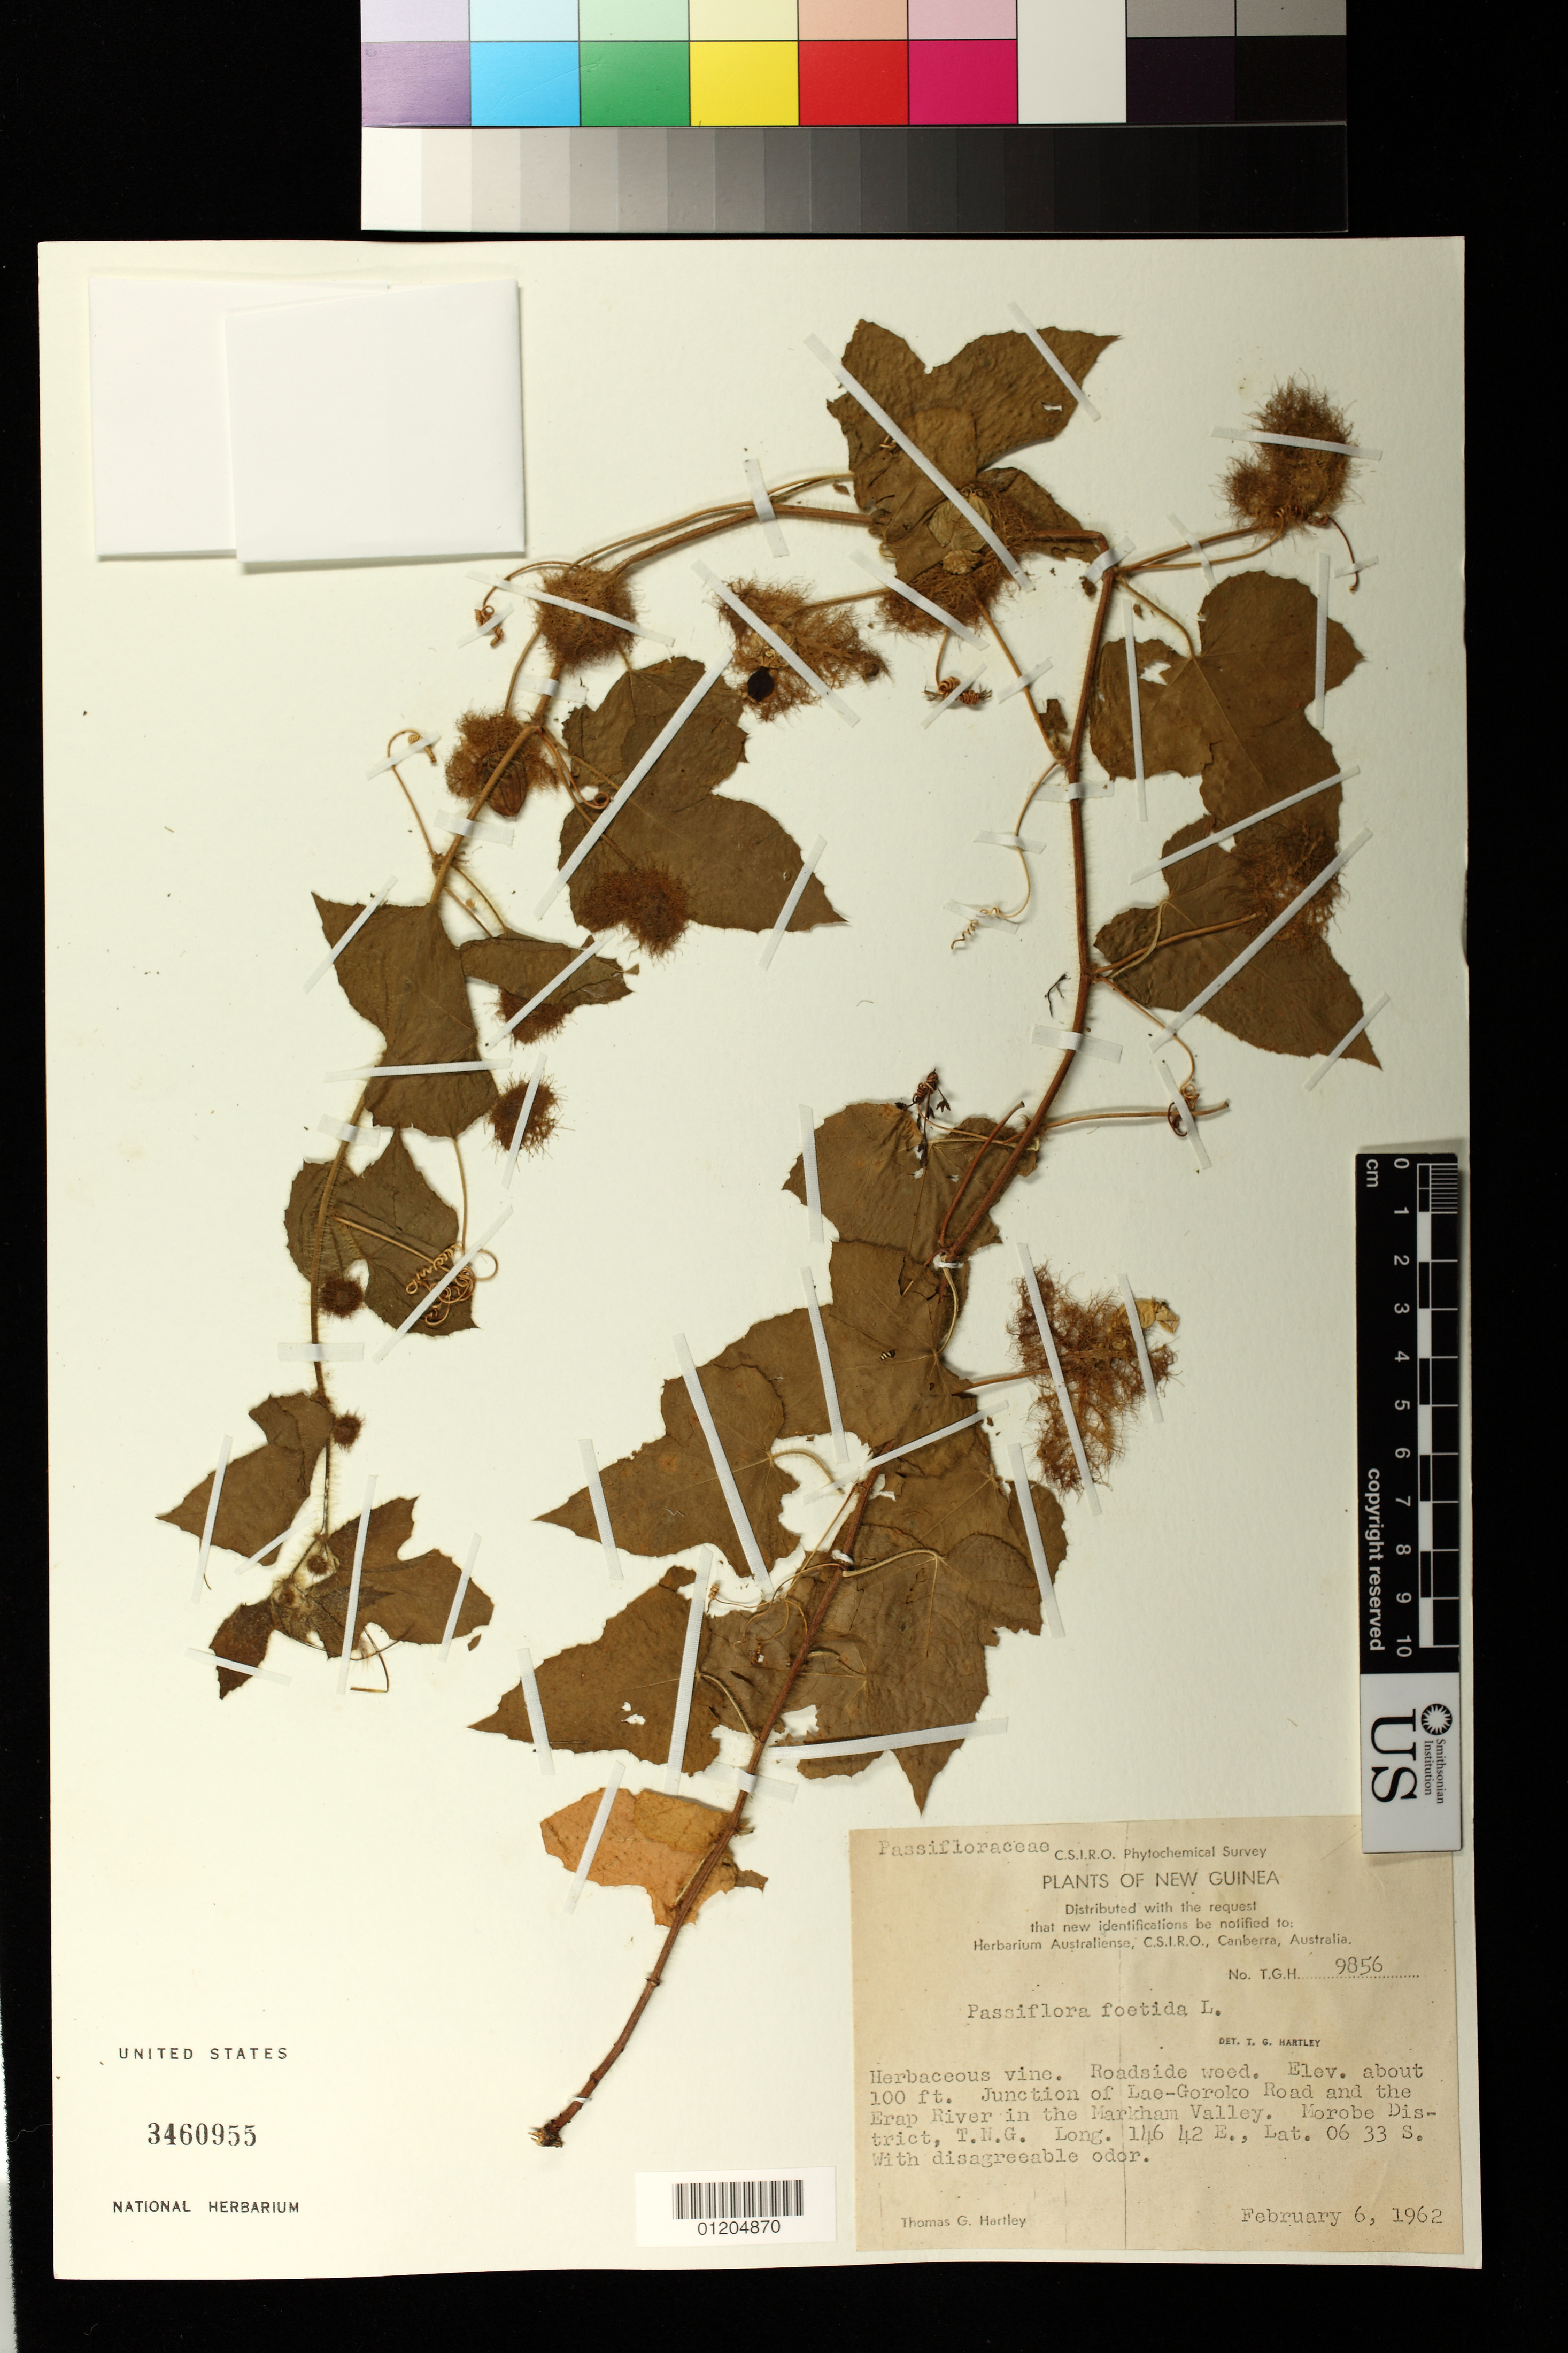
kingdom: Plantae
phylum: Tracheophyta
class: Magnoliopsida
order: Malpighiales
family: Passifloraceae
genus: Passiflora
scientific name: Passiflora foetida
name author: L.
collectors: T. G. Hartley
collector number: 9856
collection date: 1962-02-06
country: Papua New Guinea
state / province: Morobe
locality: Junction of Lae-Goroko Road and the Erap River in the Markham Valley. T.N.G.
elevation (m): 30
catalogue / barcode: US 3460955